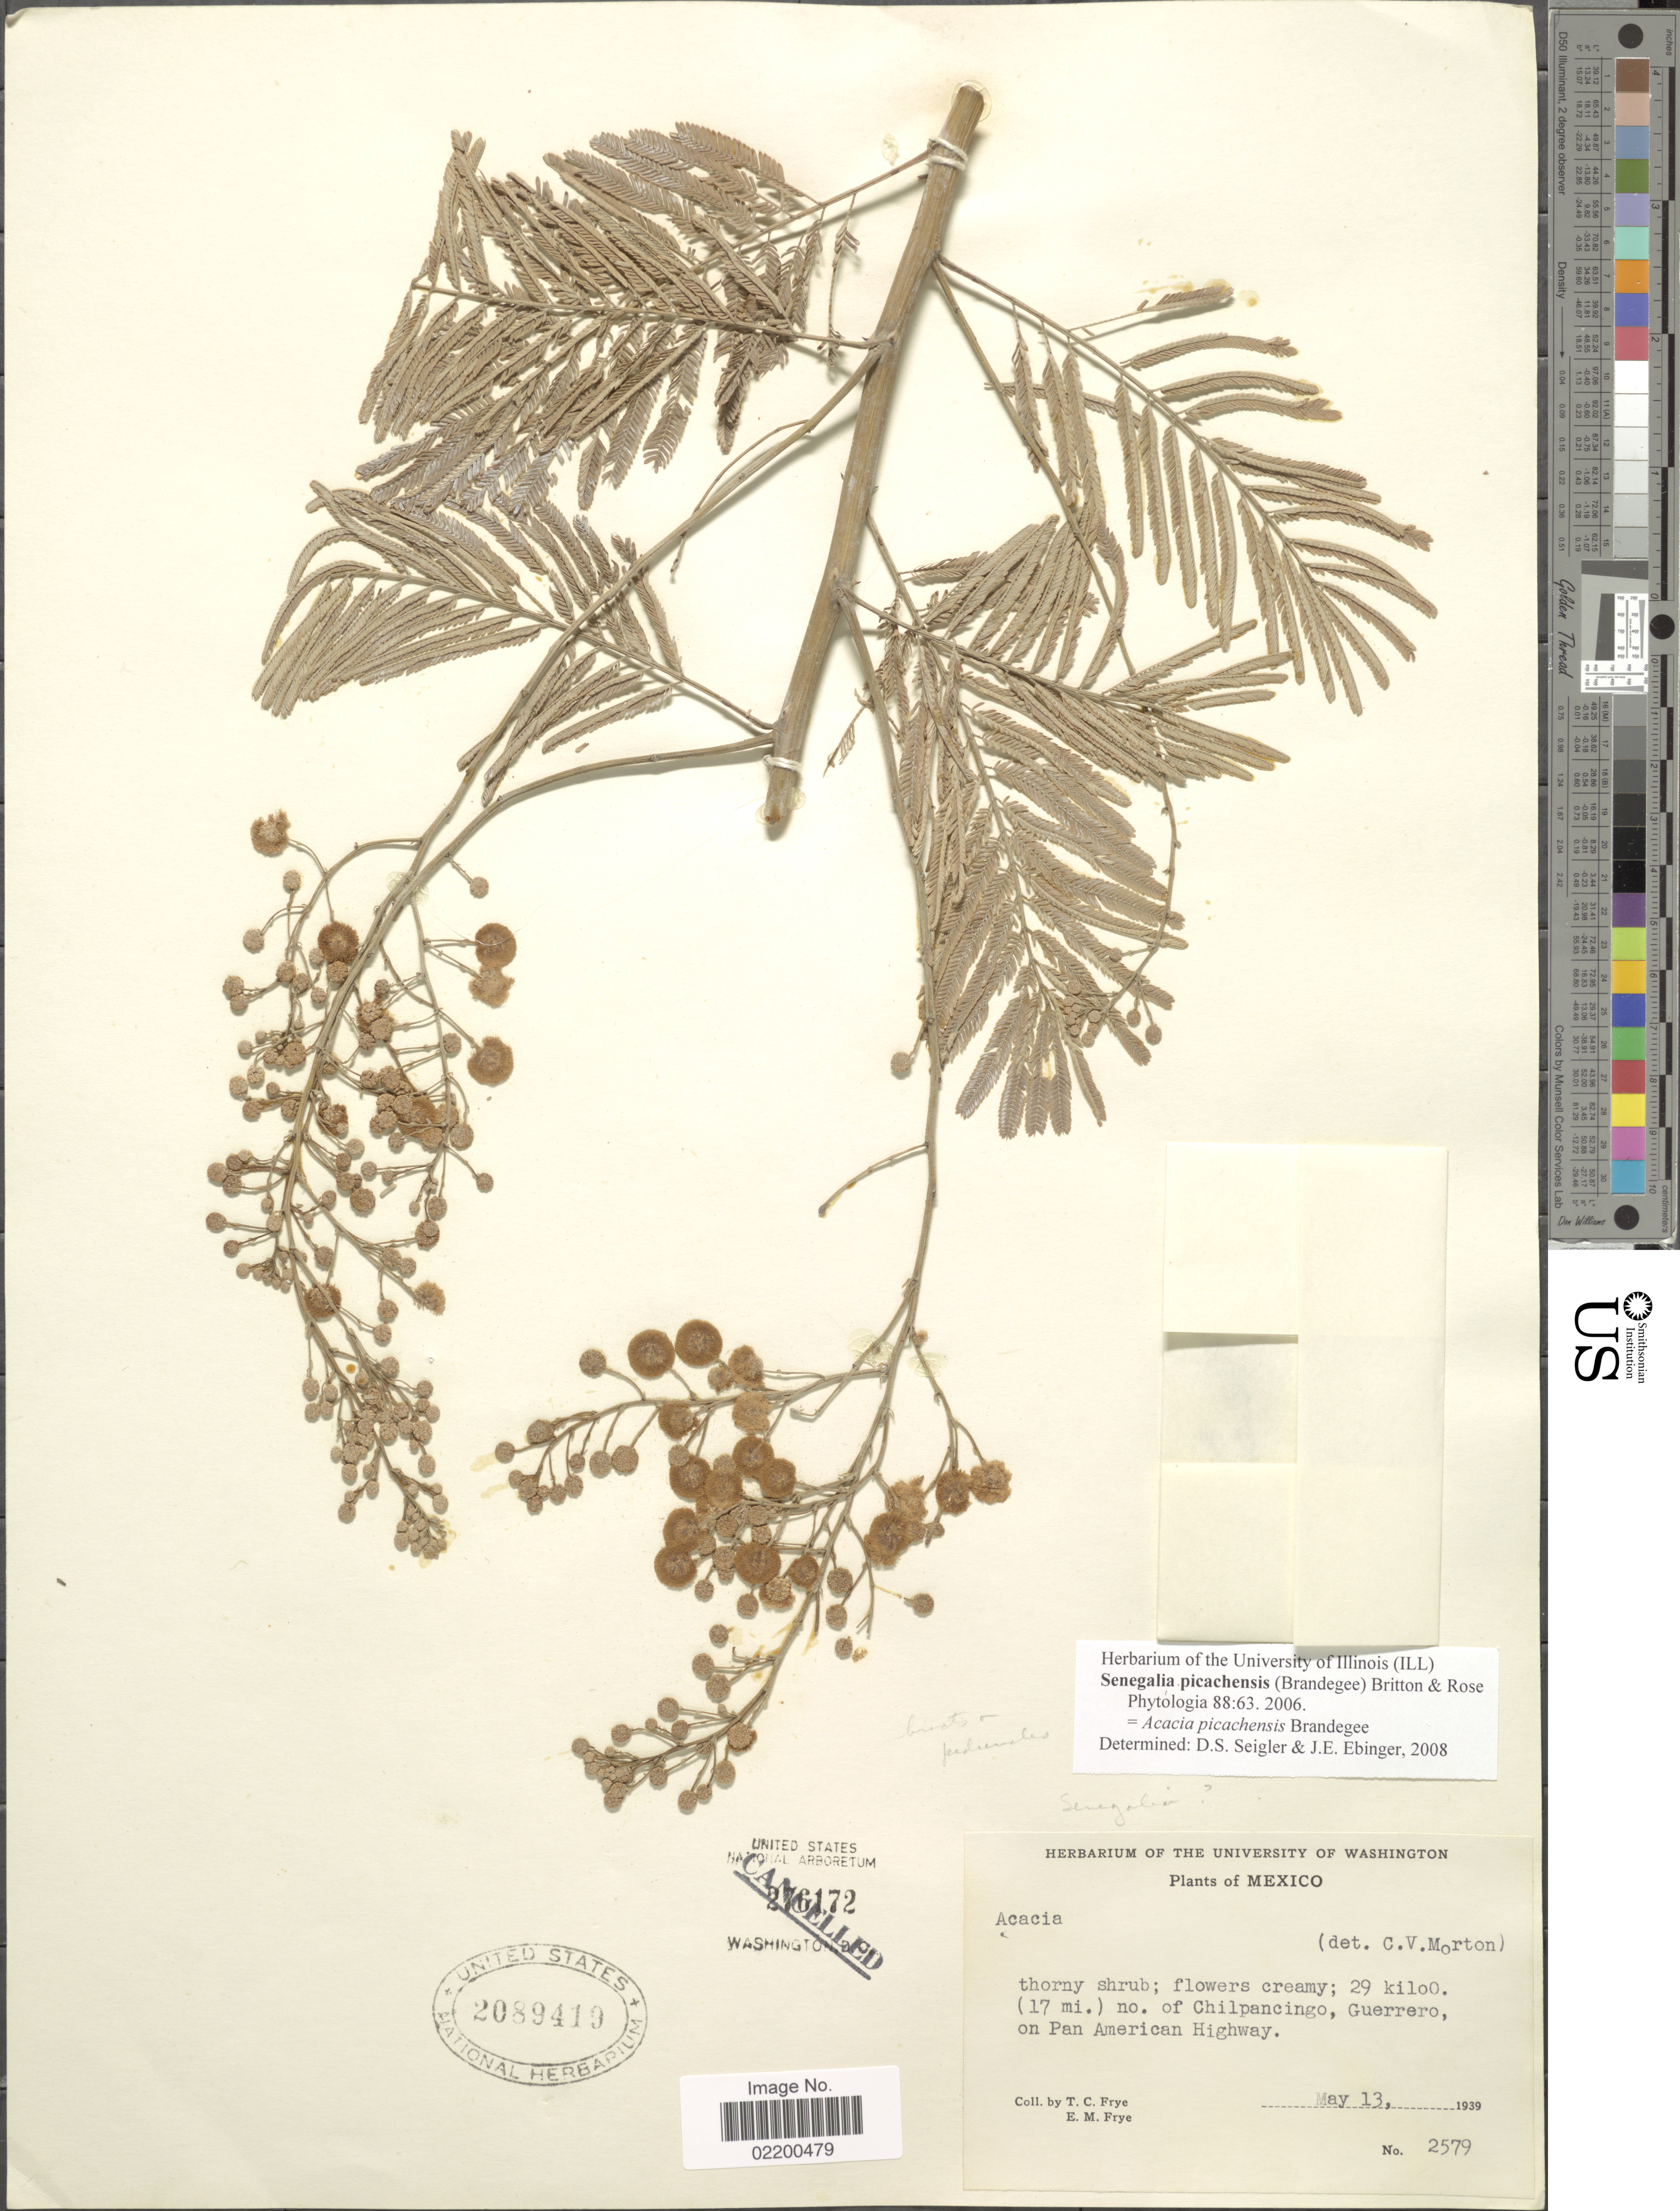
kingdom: Plantae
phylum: Tracheophyta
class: Magnoliopsida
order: Fabales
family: Fabaceae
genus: Senegalia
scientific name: Senegalia picachensis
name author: (Brandegee) Britton & Rose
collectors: T. C. Frye & E. Frye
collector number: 2579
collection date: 1939-05-13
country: Mexico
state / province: Guerrero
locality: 29 kilo. (17 mi.) no. of Chilpancingo, Guerrero, on Pan American Highway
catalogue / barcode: US 2089419